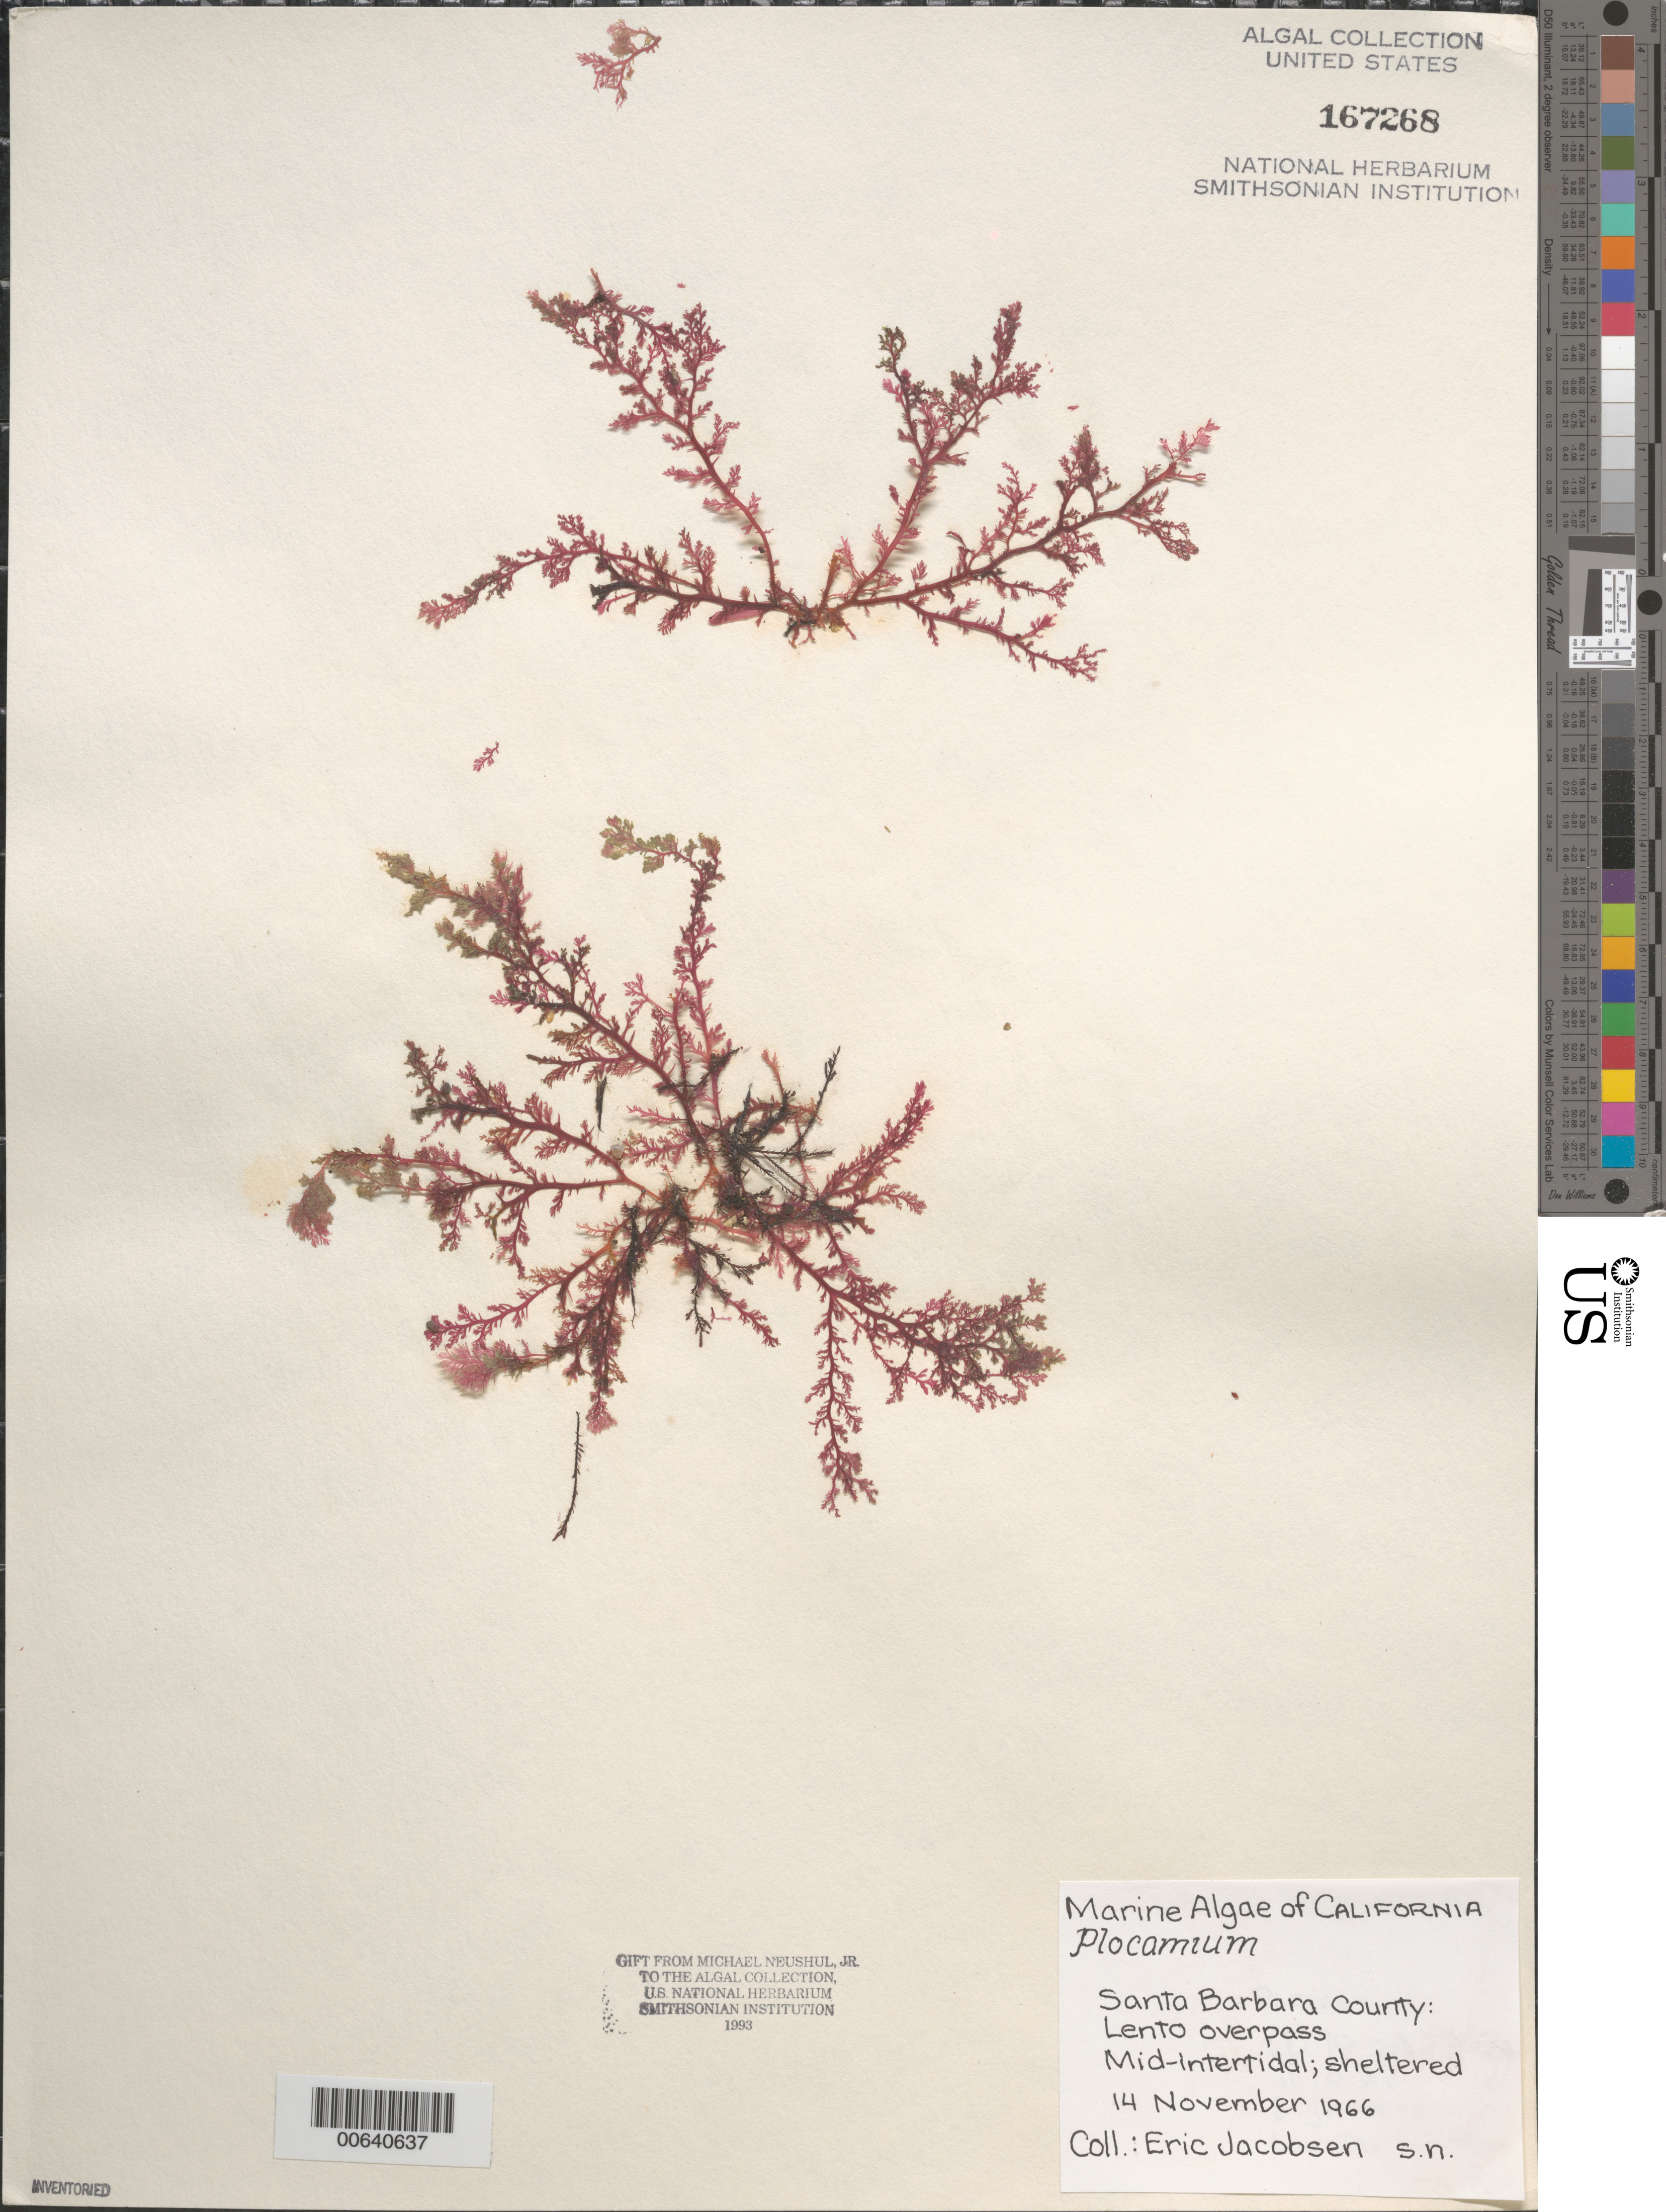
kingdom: Plantae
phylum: Rhodophyta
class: Florideophyceae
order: Plocamiales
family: Plocamiaceae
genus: Plocamium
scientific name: Plocamium sp.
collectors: E. Jacobsen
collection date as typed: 14 Nov 1966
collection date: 1966-11-14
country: United States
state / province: California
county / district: Santa Barbara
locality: Lento Overpass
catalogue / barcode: US 167268